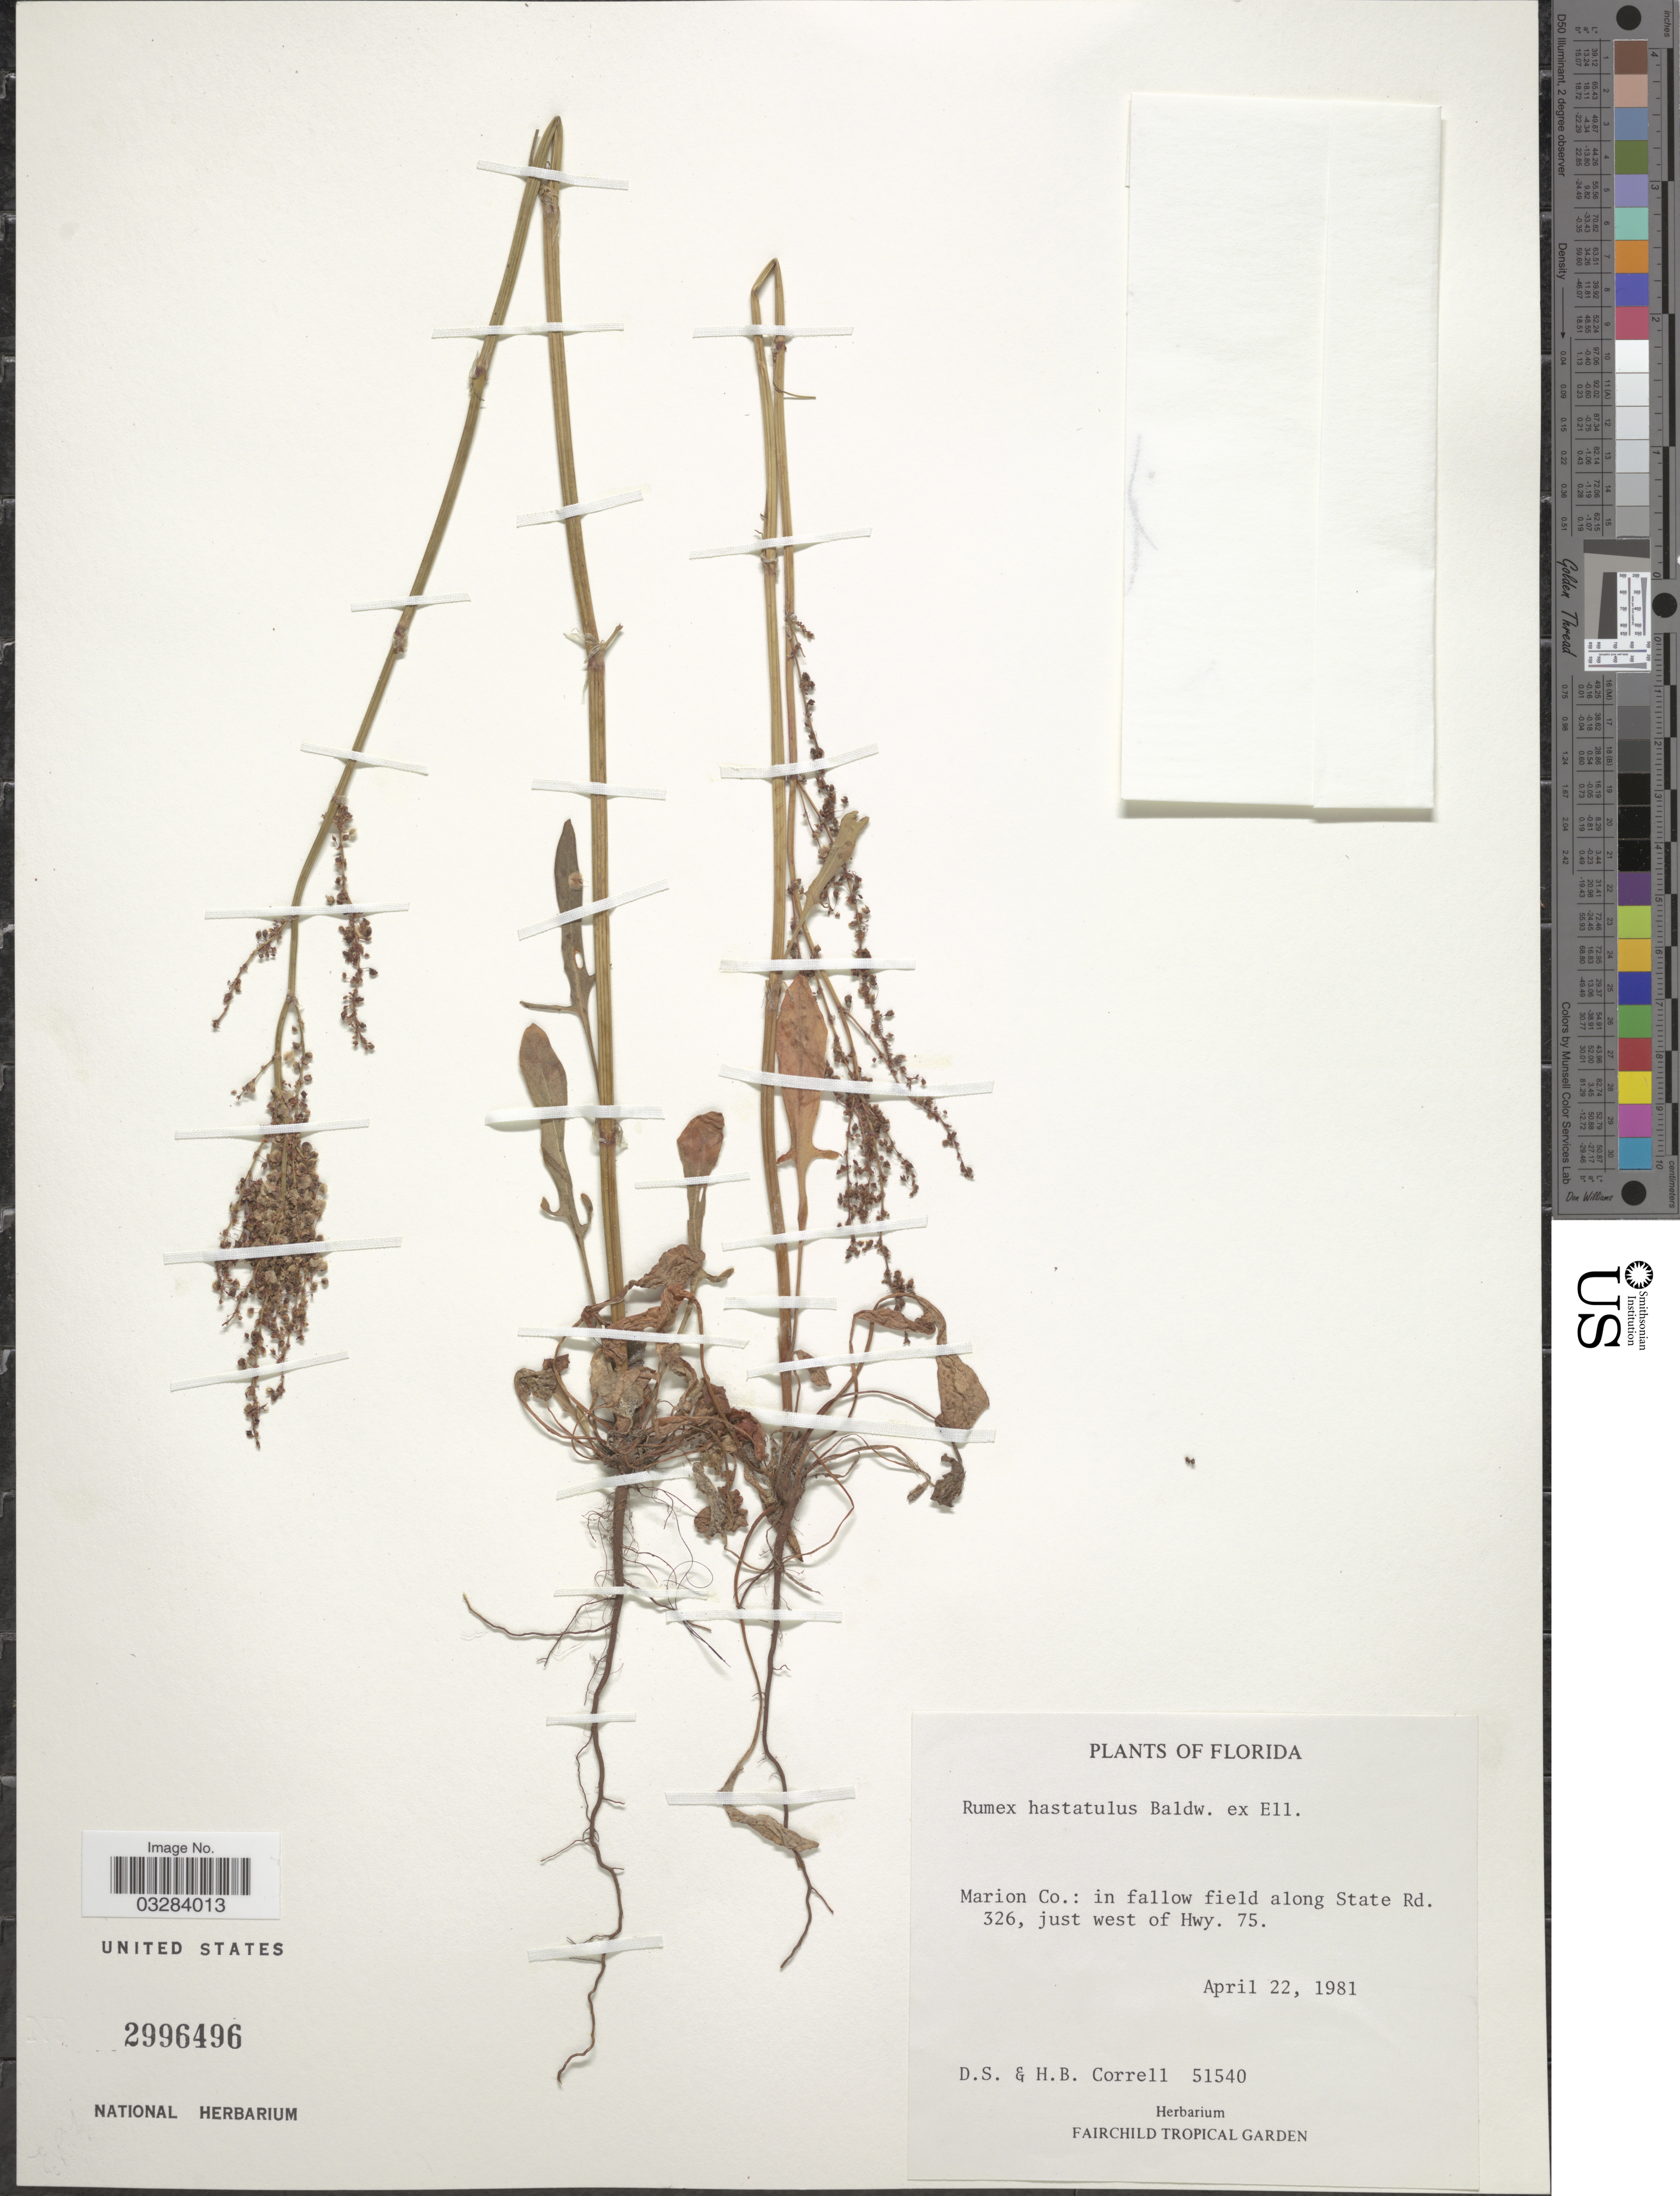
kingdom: Plantae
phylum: Tracheophyta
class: Magnoliopsida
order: Caryophyllales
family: Polygonaceae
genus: Rumex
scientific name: Rumex hastatulus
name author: Baldwin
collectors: D. S. Correll & H. Correll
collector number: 51540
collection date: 1981-04-22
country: United States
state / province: Florida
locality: Marion Co.: in fallow field along State Rd. 326, just west of Hwy. 75.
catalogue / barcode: US 2996496